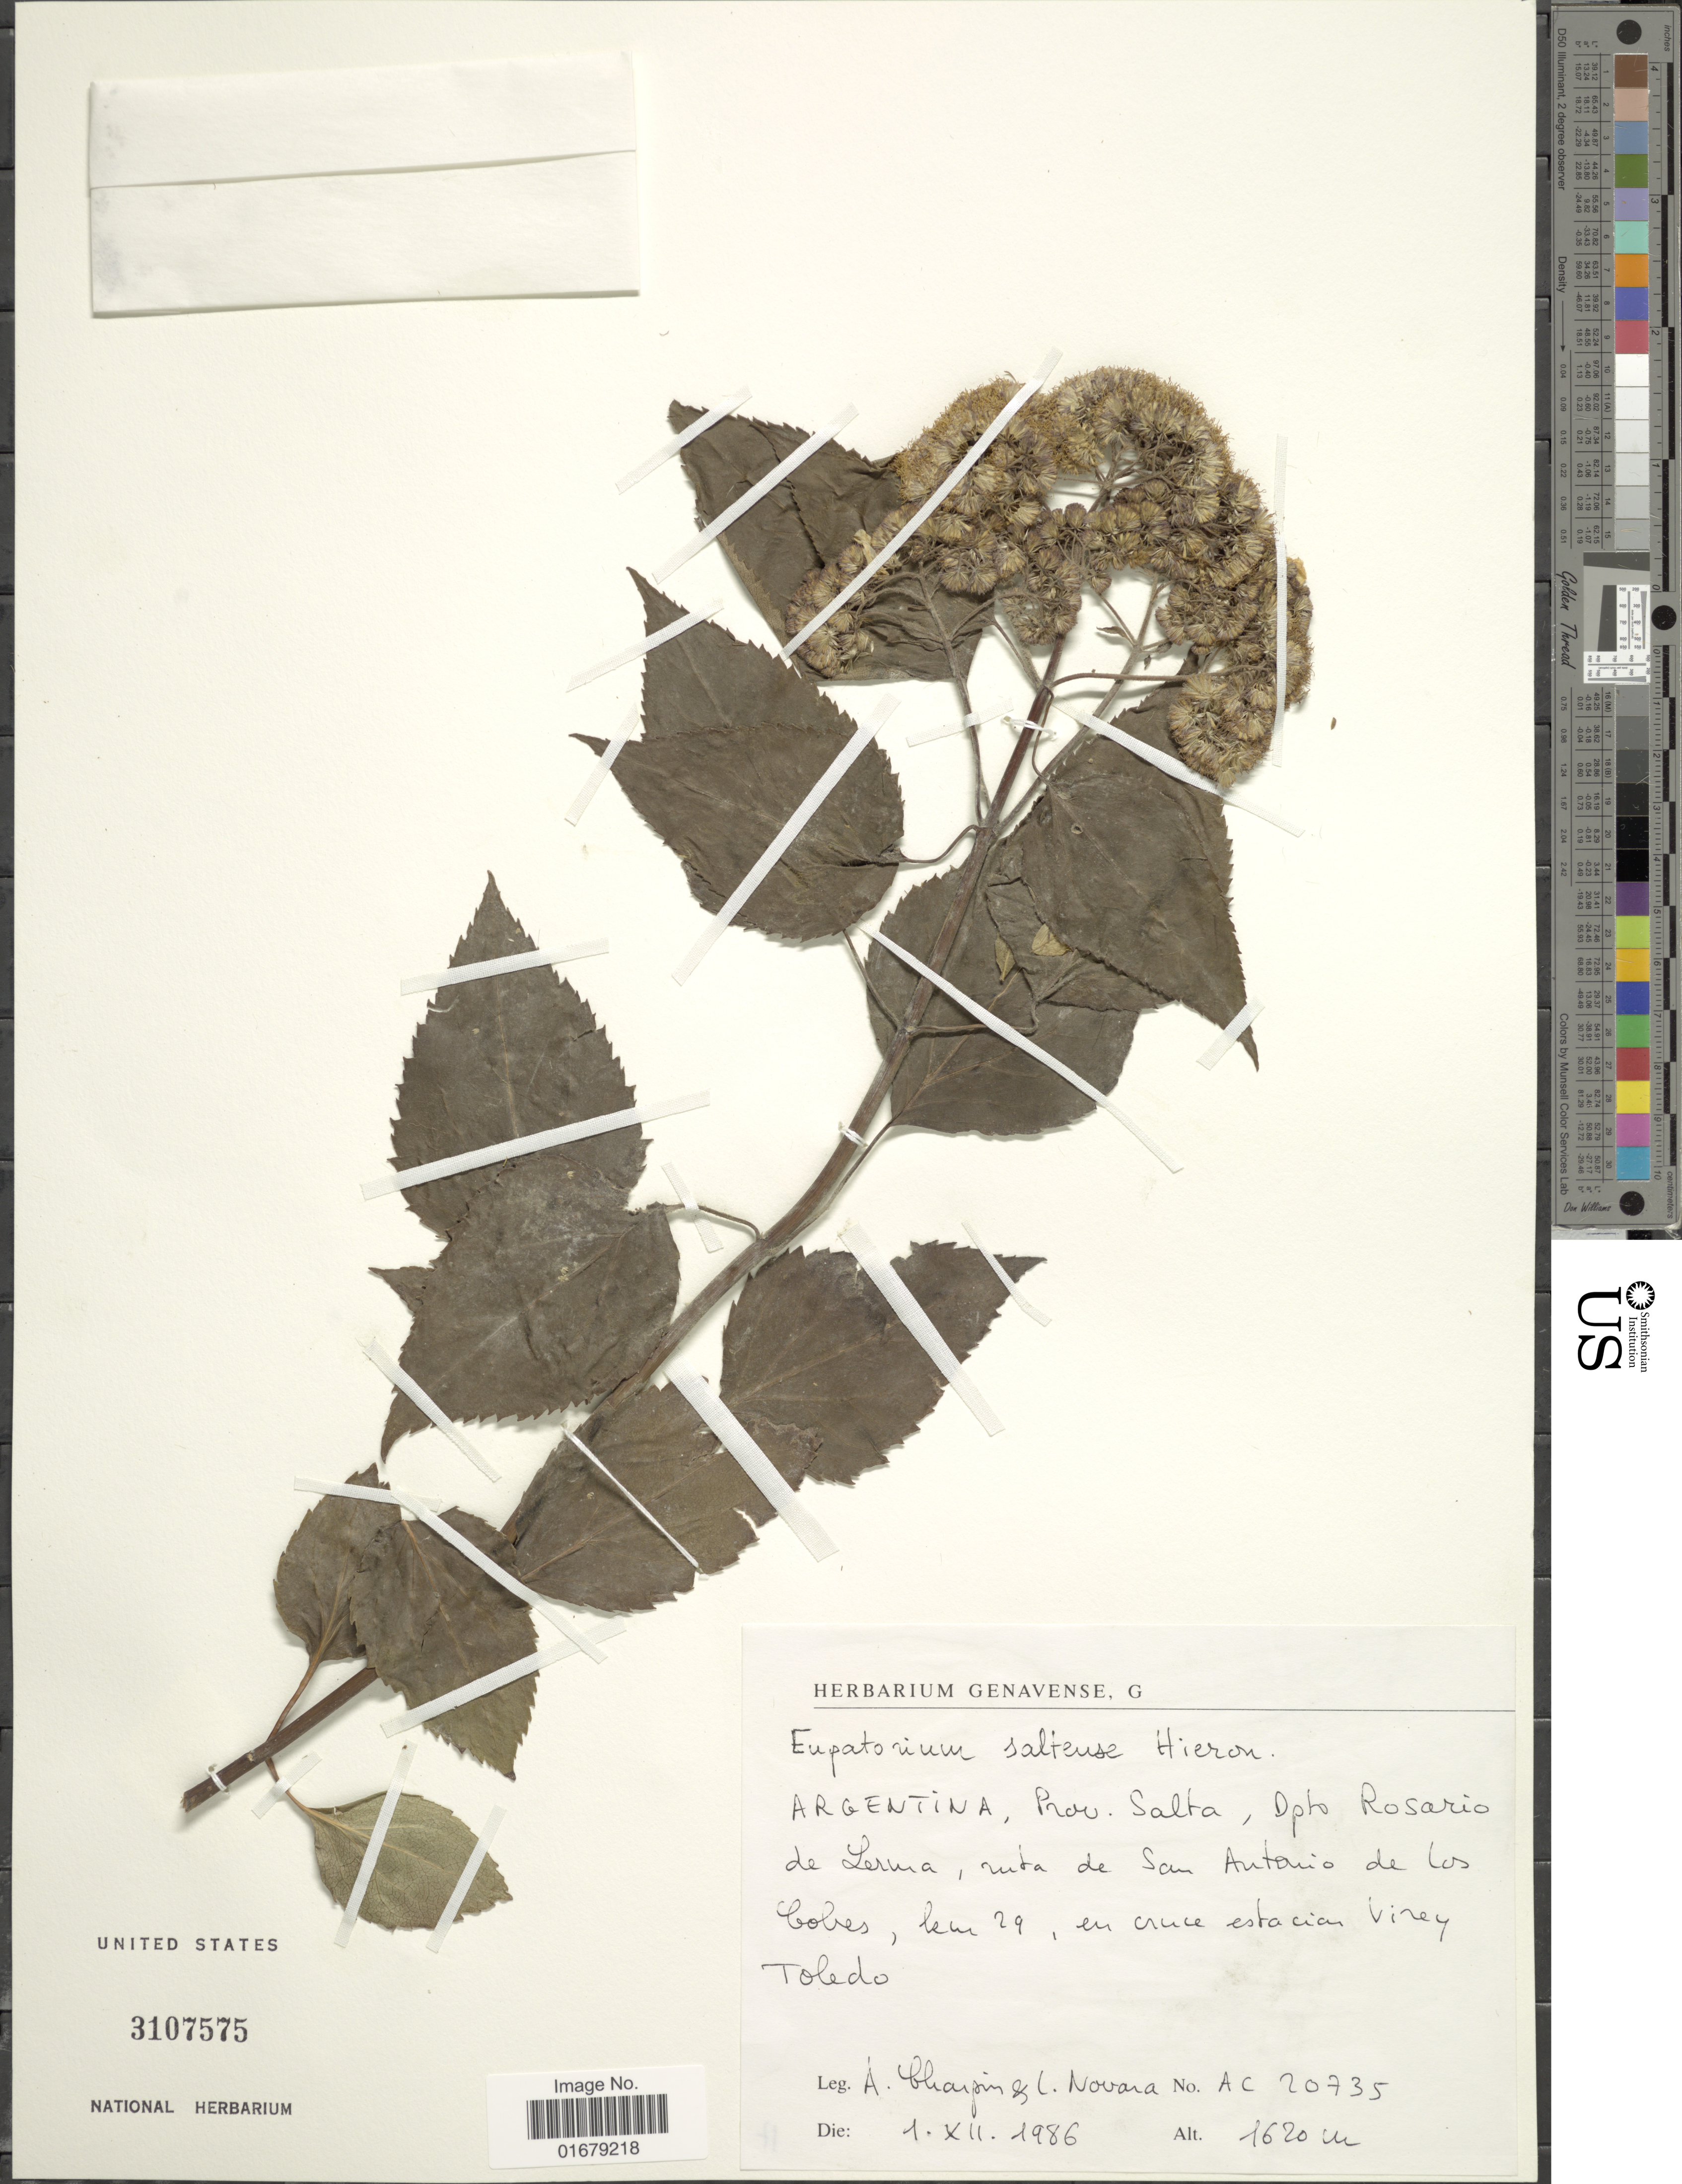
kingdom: Plantae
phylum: Tracheophyta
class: Magnoliopsida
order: Asterales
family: Asteraceae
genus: Kaunia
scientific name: Kaunia saltensis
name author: (Hieron.) R.M. King & H. Rob.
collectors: A. Charpin & L. Novara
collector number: ac 20735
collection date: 1986-12-01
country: Argentina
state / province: Salta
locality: Argentina, Prov. Salta, Dpto Rosario de Lerma, ruta de San Antonio de los Cobres, km 29 en cruce estacion Virrey Toledo.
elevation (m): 1620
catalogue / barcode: US 3107575